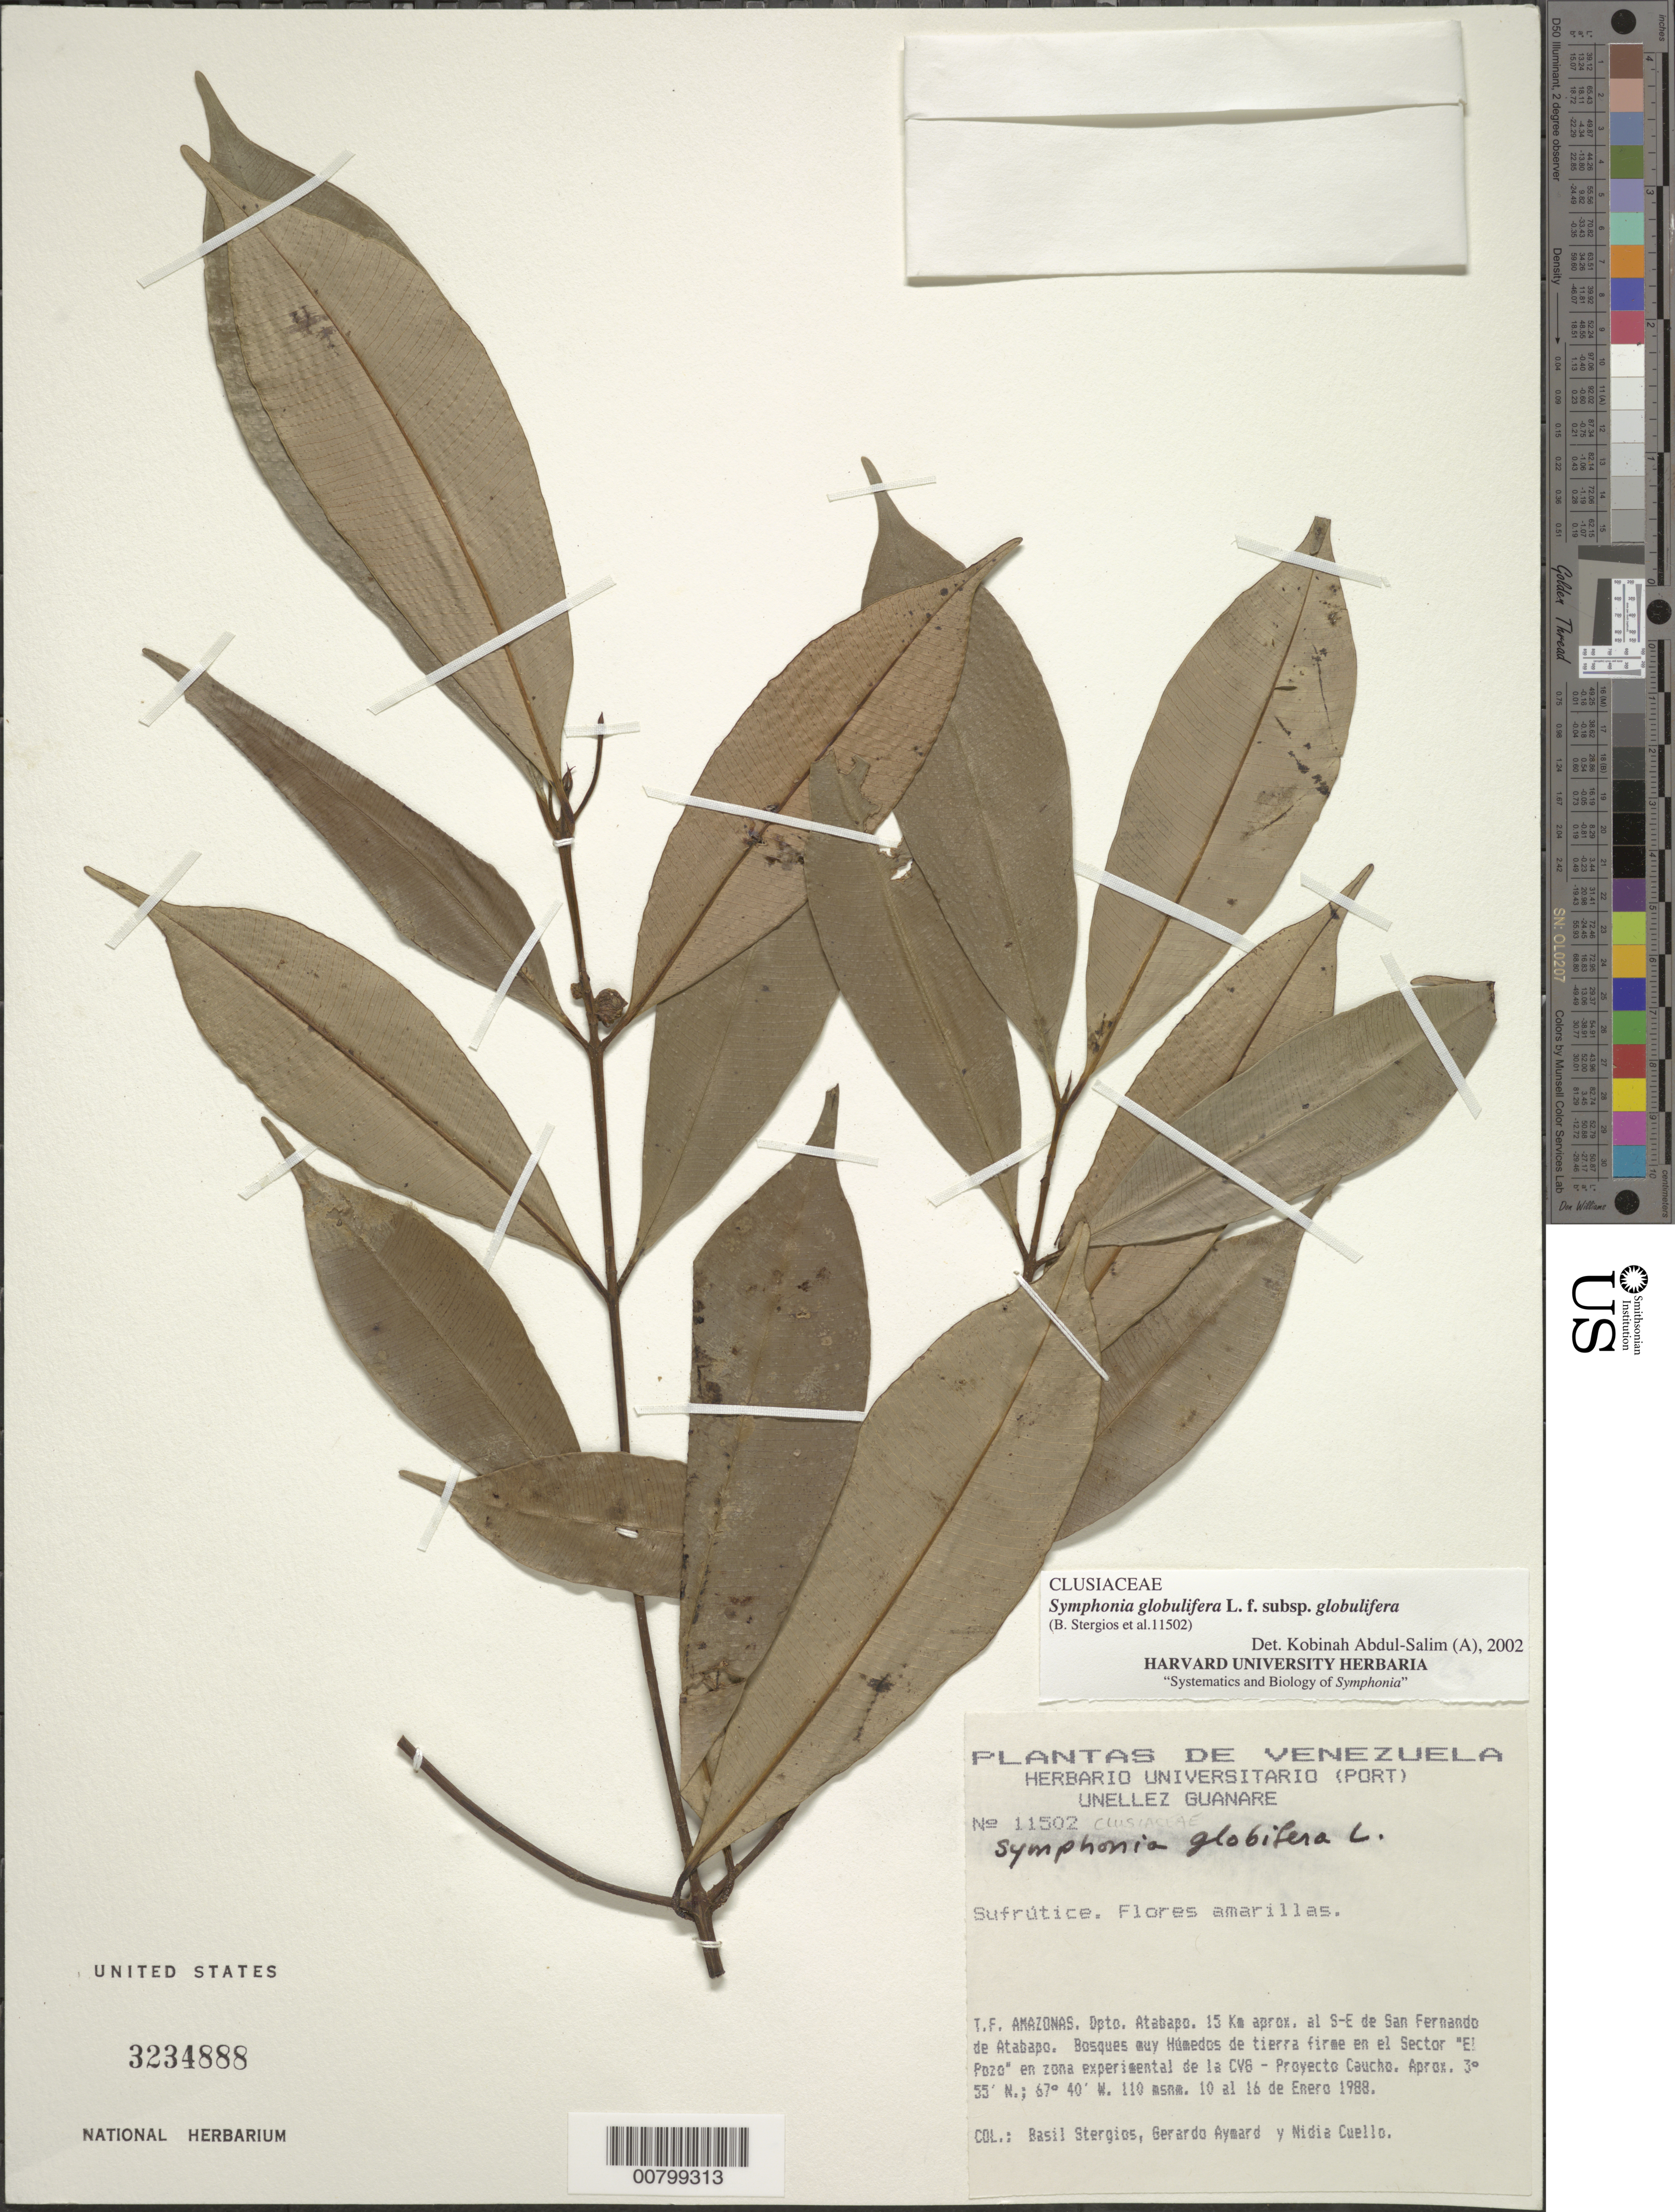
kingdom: Plantae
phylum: Tracheophyta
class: Magnoliopsida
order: Malpighiales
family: Clusiaceae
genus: Symphonia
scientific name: Symphonia globulifera subsp. globulifera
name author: L. f.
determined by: Abdul-Salim, K.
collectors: B. G. Stergios, G. A. Aymard & N. L. Cuello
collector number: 11502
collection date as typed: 10-Jan-88 to 16-Jan-88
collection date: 1988-01-10/1988-01-16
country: Venezuela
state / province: Amazonas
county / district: Atabapo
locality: San Fernando de Atabapo, 15 km al SE, en el sector "El Pozo"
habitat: Bosque muy humedos de tierra firme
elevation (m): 110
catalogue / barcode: US 3234888